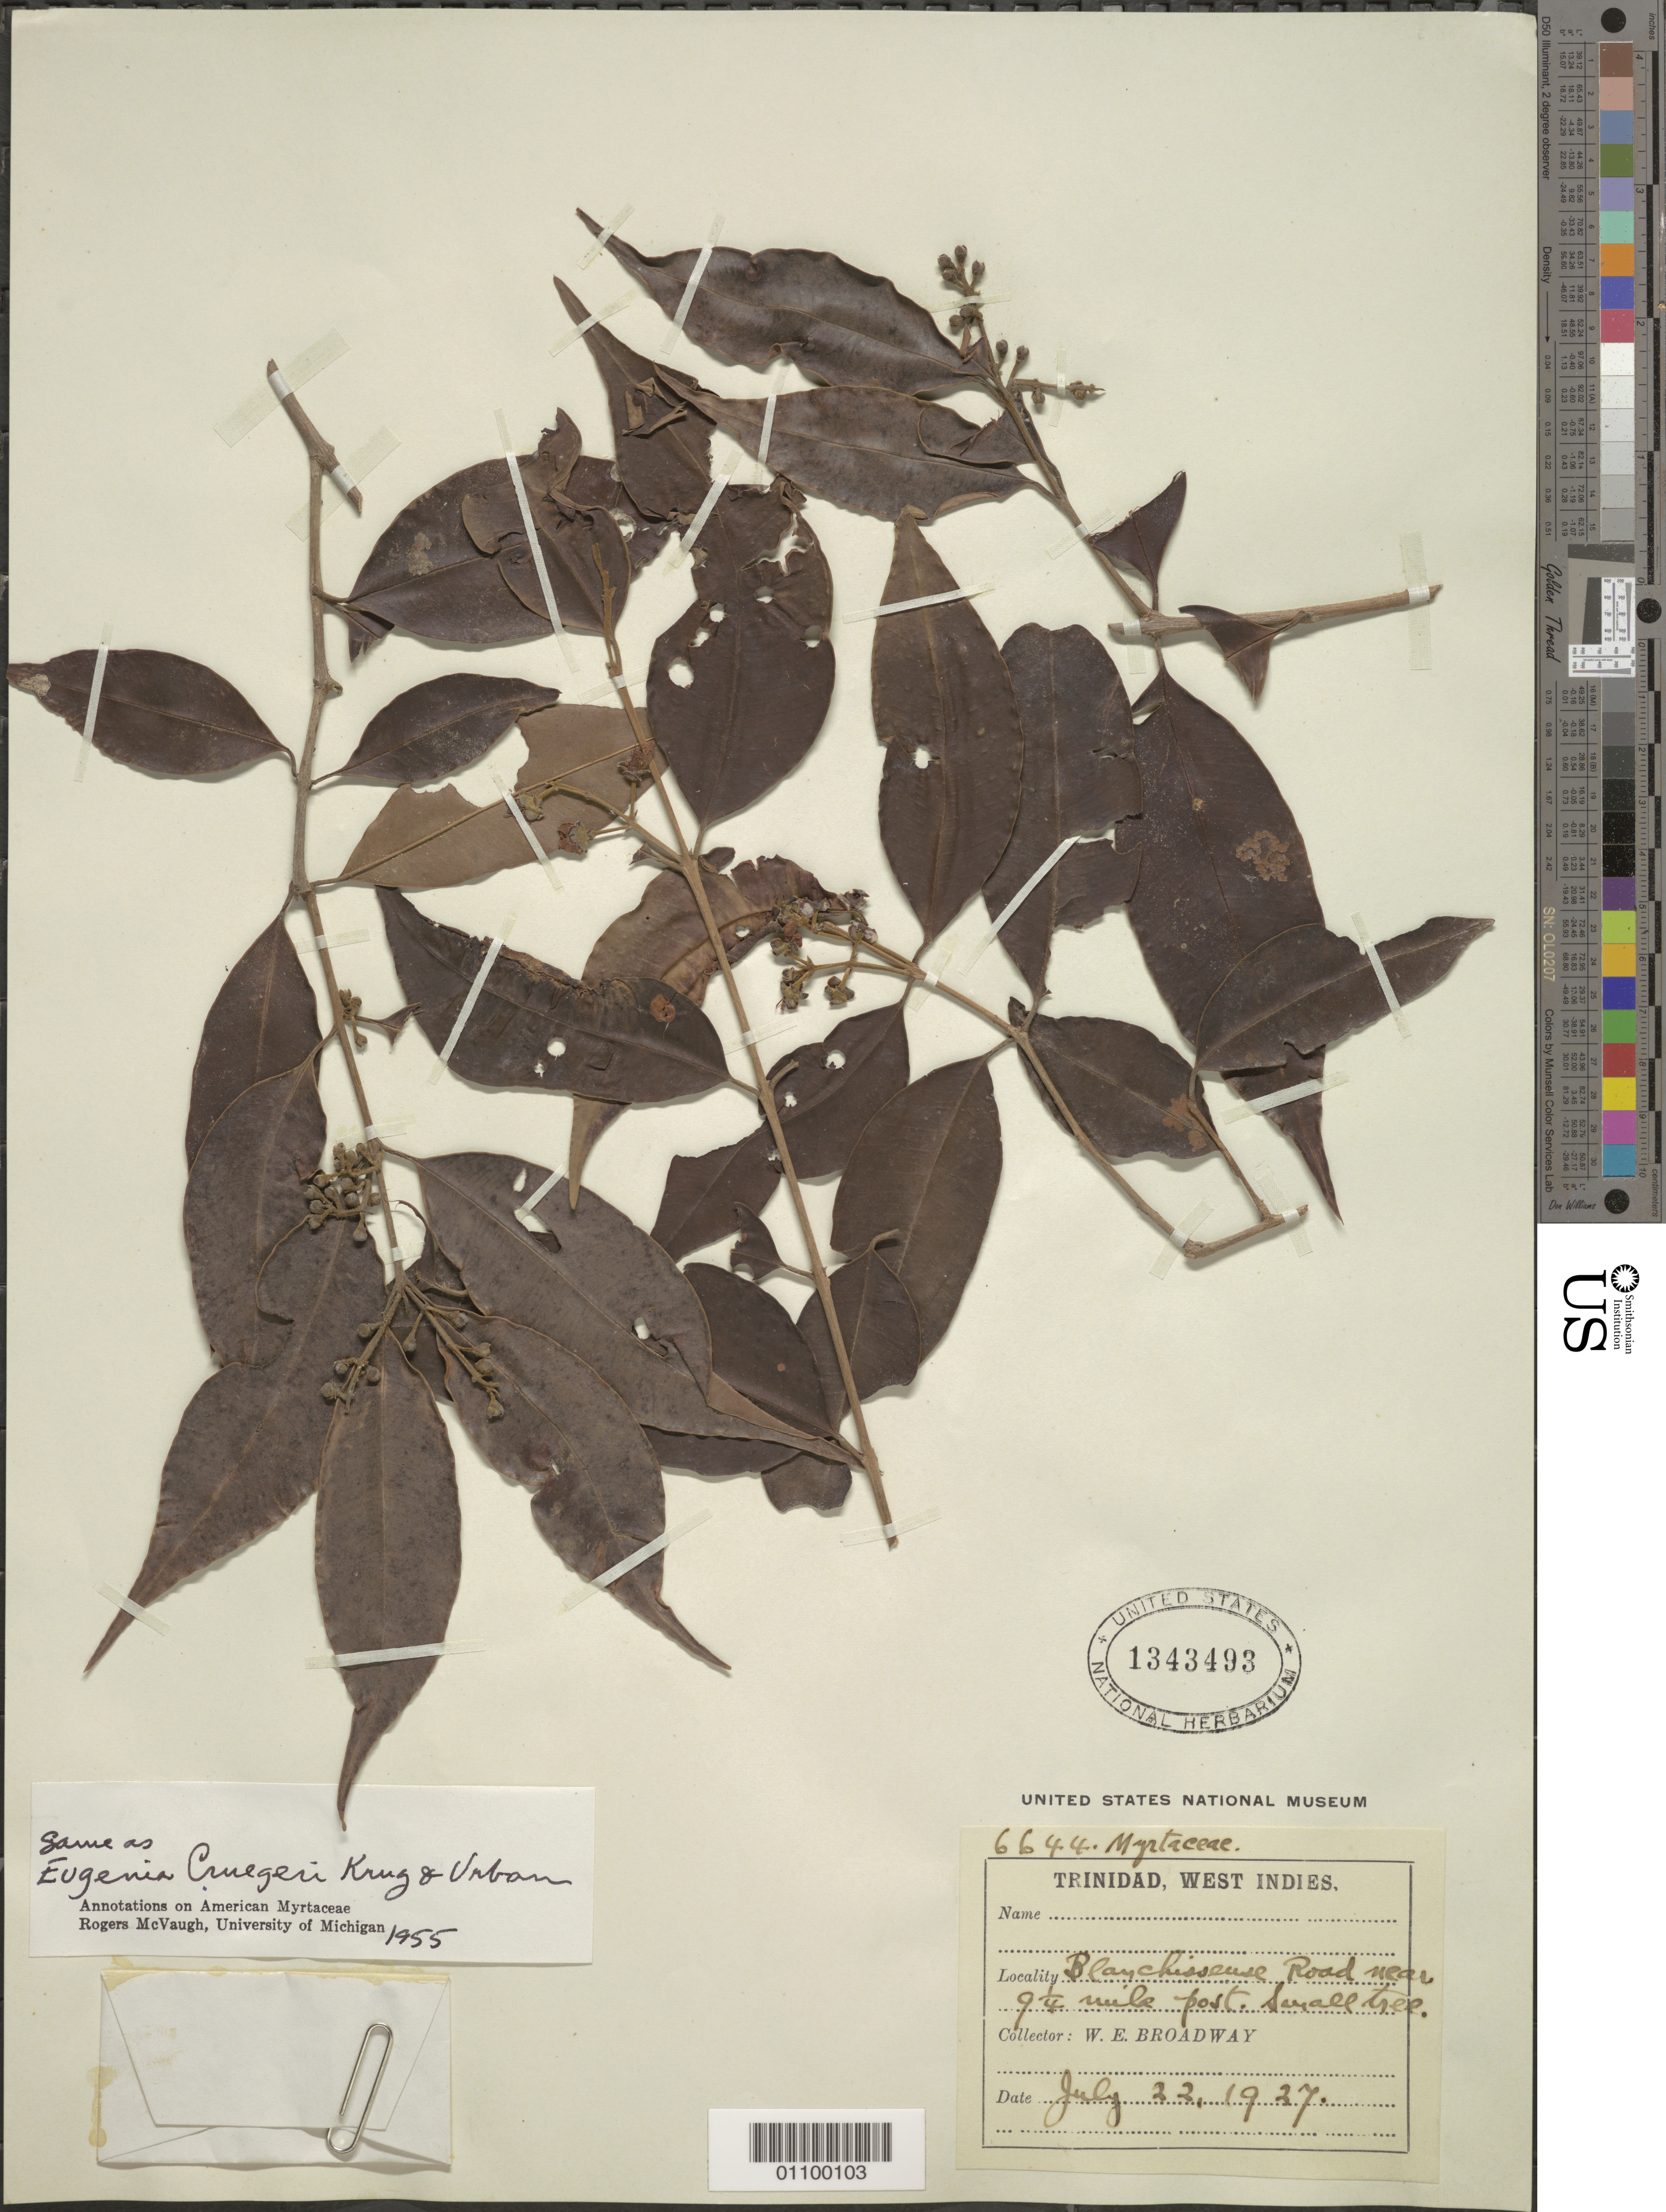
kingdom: Plantae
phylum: Tracheophyta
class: Magnoliopsida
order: Myrtales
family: Myrtaceae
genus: Eugenia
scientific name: Eugenia limbosa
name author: O. Berg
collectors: W. E. Broadway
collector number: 6644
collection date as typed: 22 Jul 1927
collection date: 1927-07-22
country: Trinidad and Tobago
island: Trinidad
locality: Blanchisseuse Road near 9 1/4 mile post.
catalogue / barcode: US 1343493